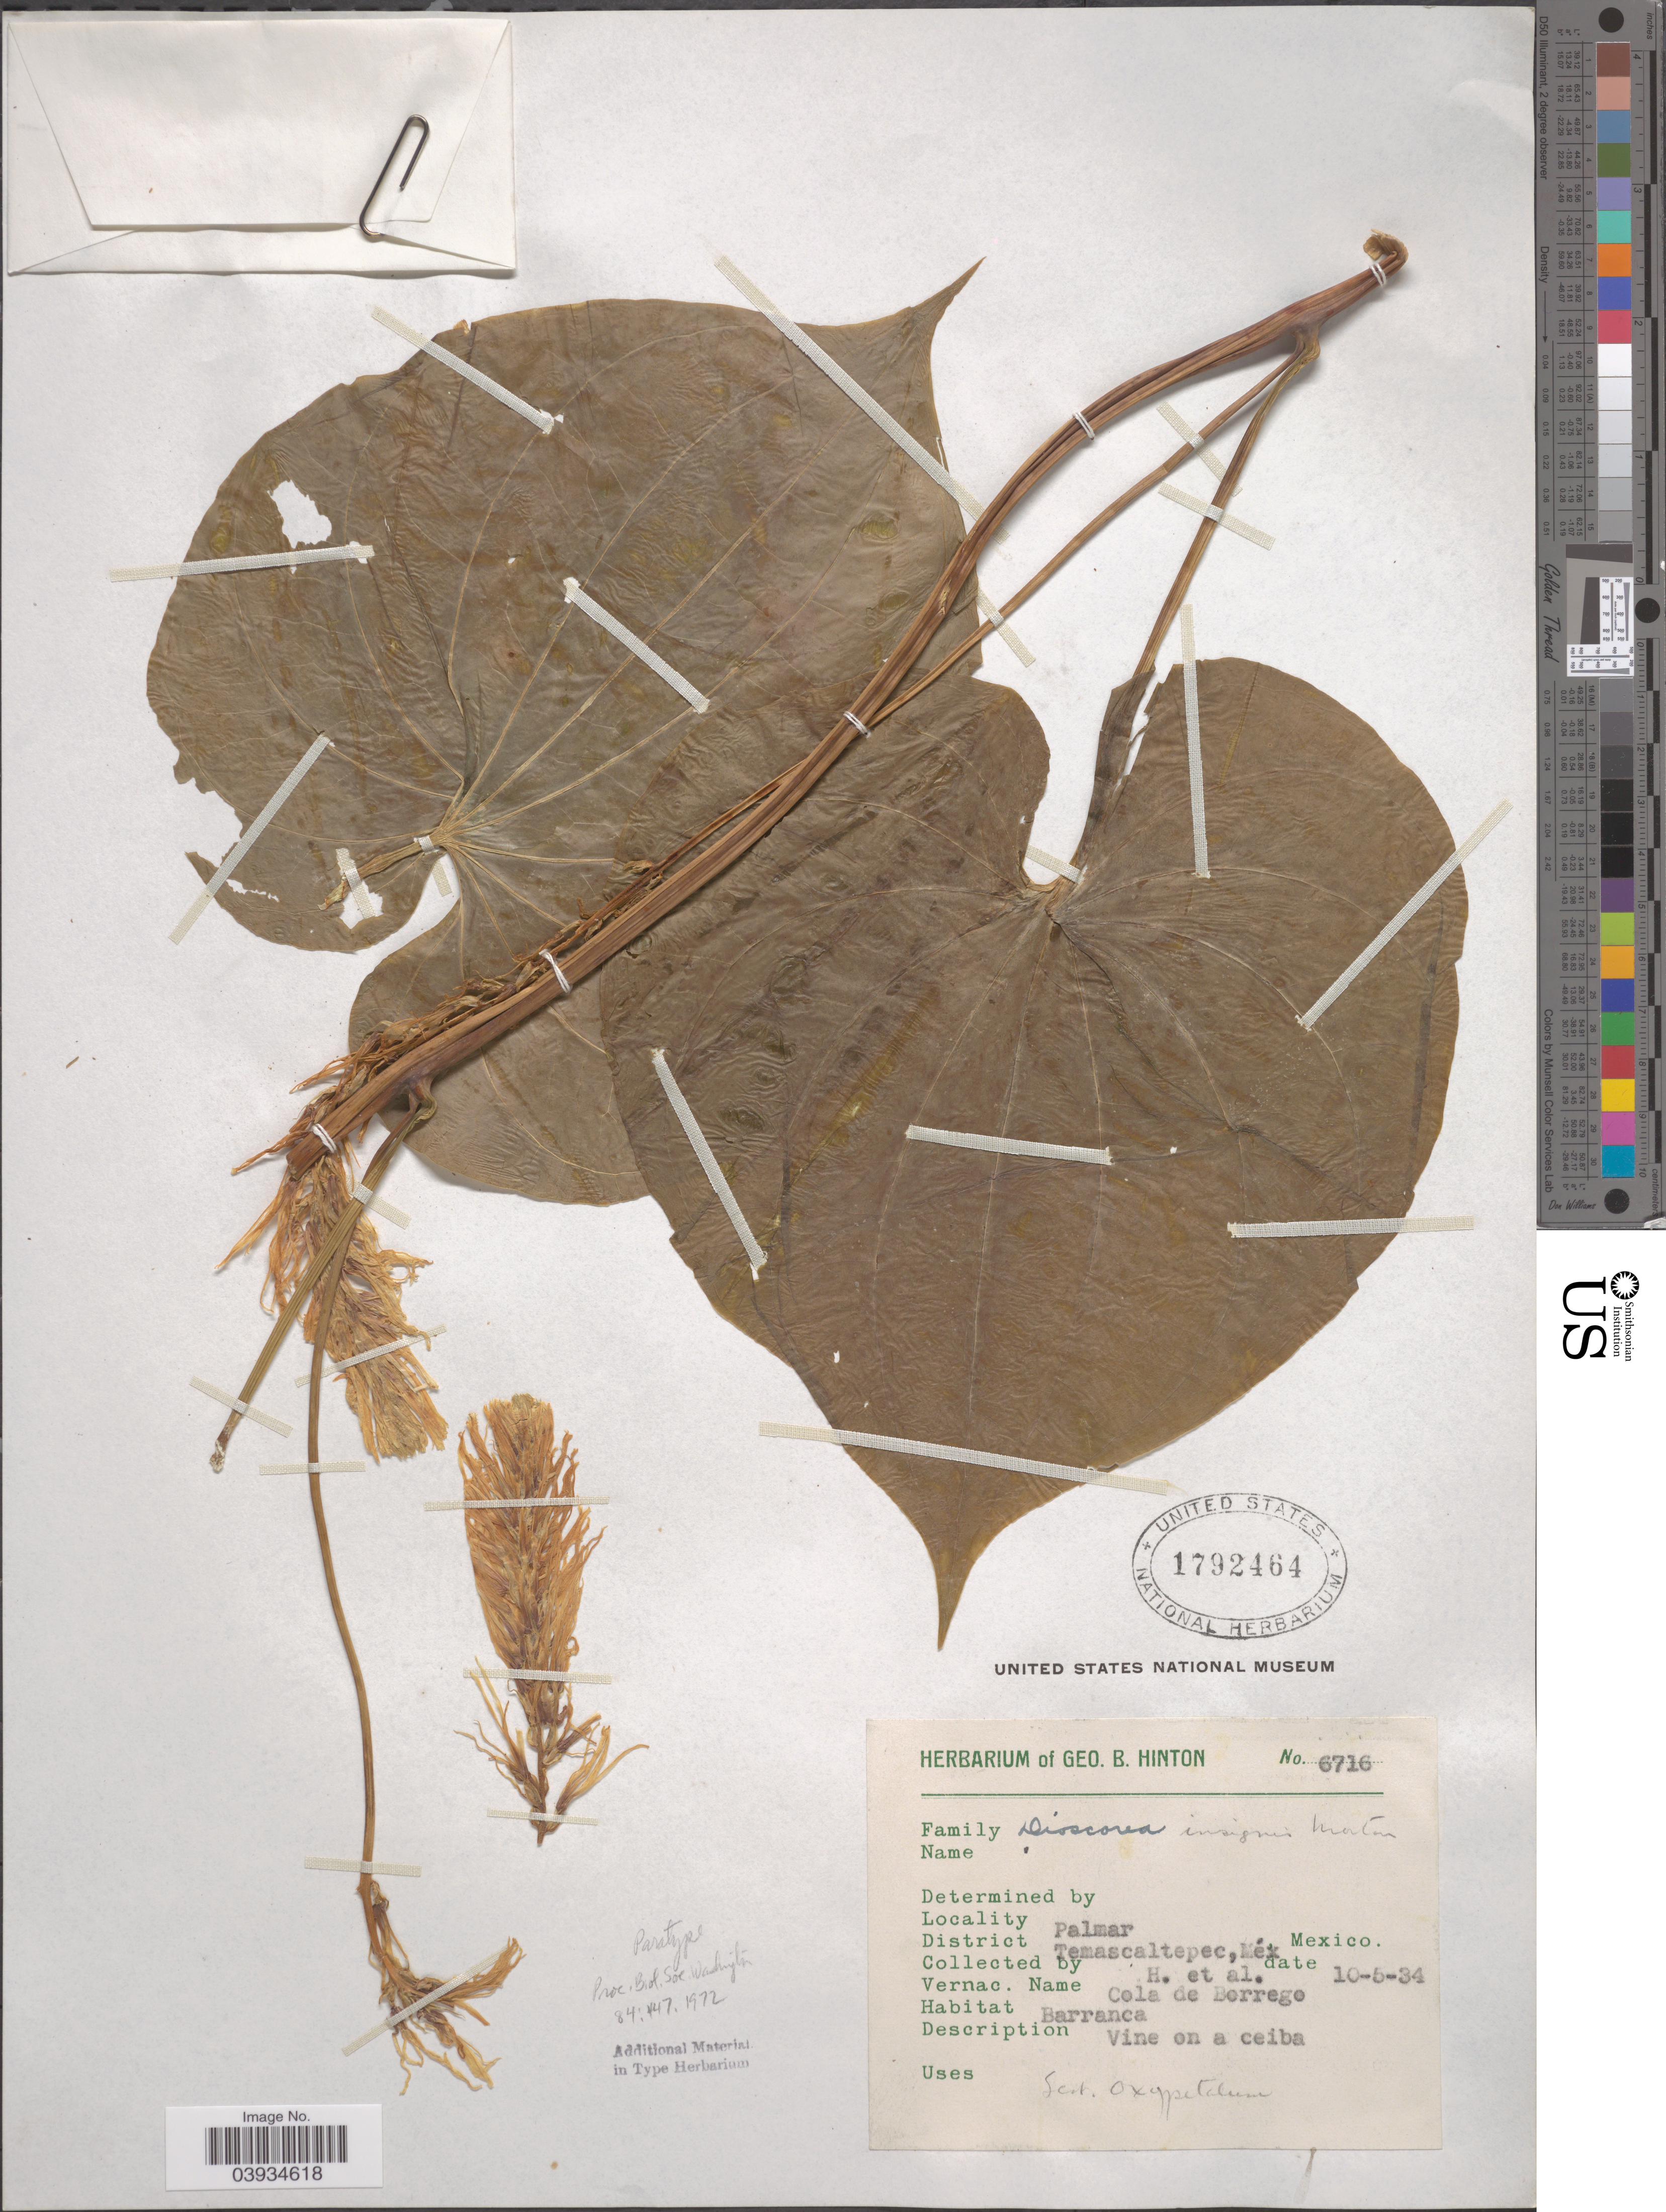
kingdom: Plantae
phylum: Tracheophyta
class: Liliopsida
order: Dioscoreales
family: Dioscoreaceae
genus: Dioscorea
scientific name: Dioscorea insignis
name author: C.V. Morton & B.G. Schub.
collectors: G. B. Hinton & et al.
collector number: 6716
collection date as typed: Transcribed d/m/y: 10/5/34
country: Mexico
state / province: México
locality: Palmar. District Temascaltepec.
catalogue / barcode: US 1792464